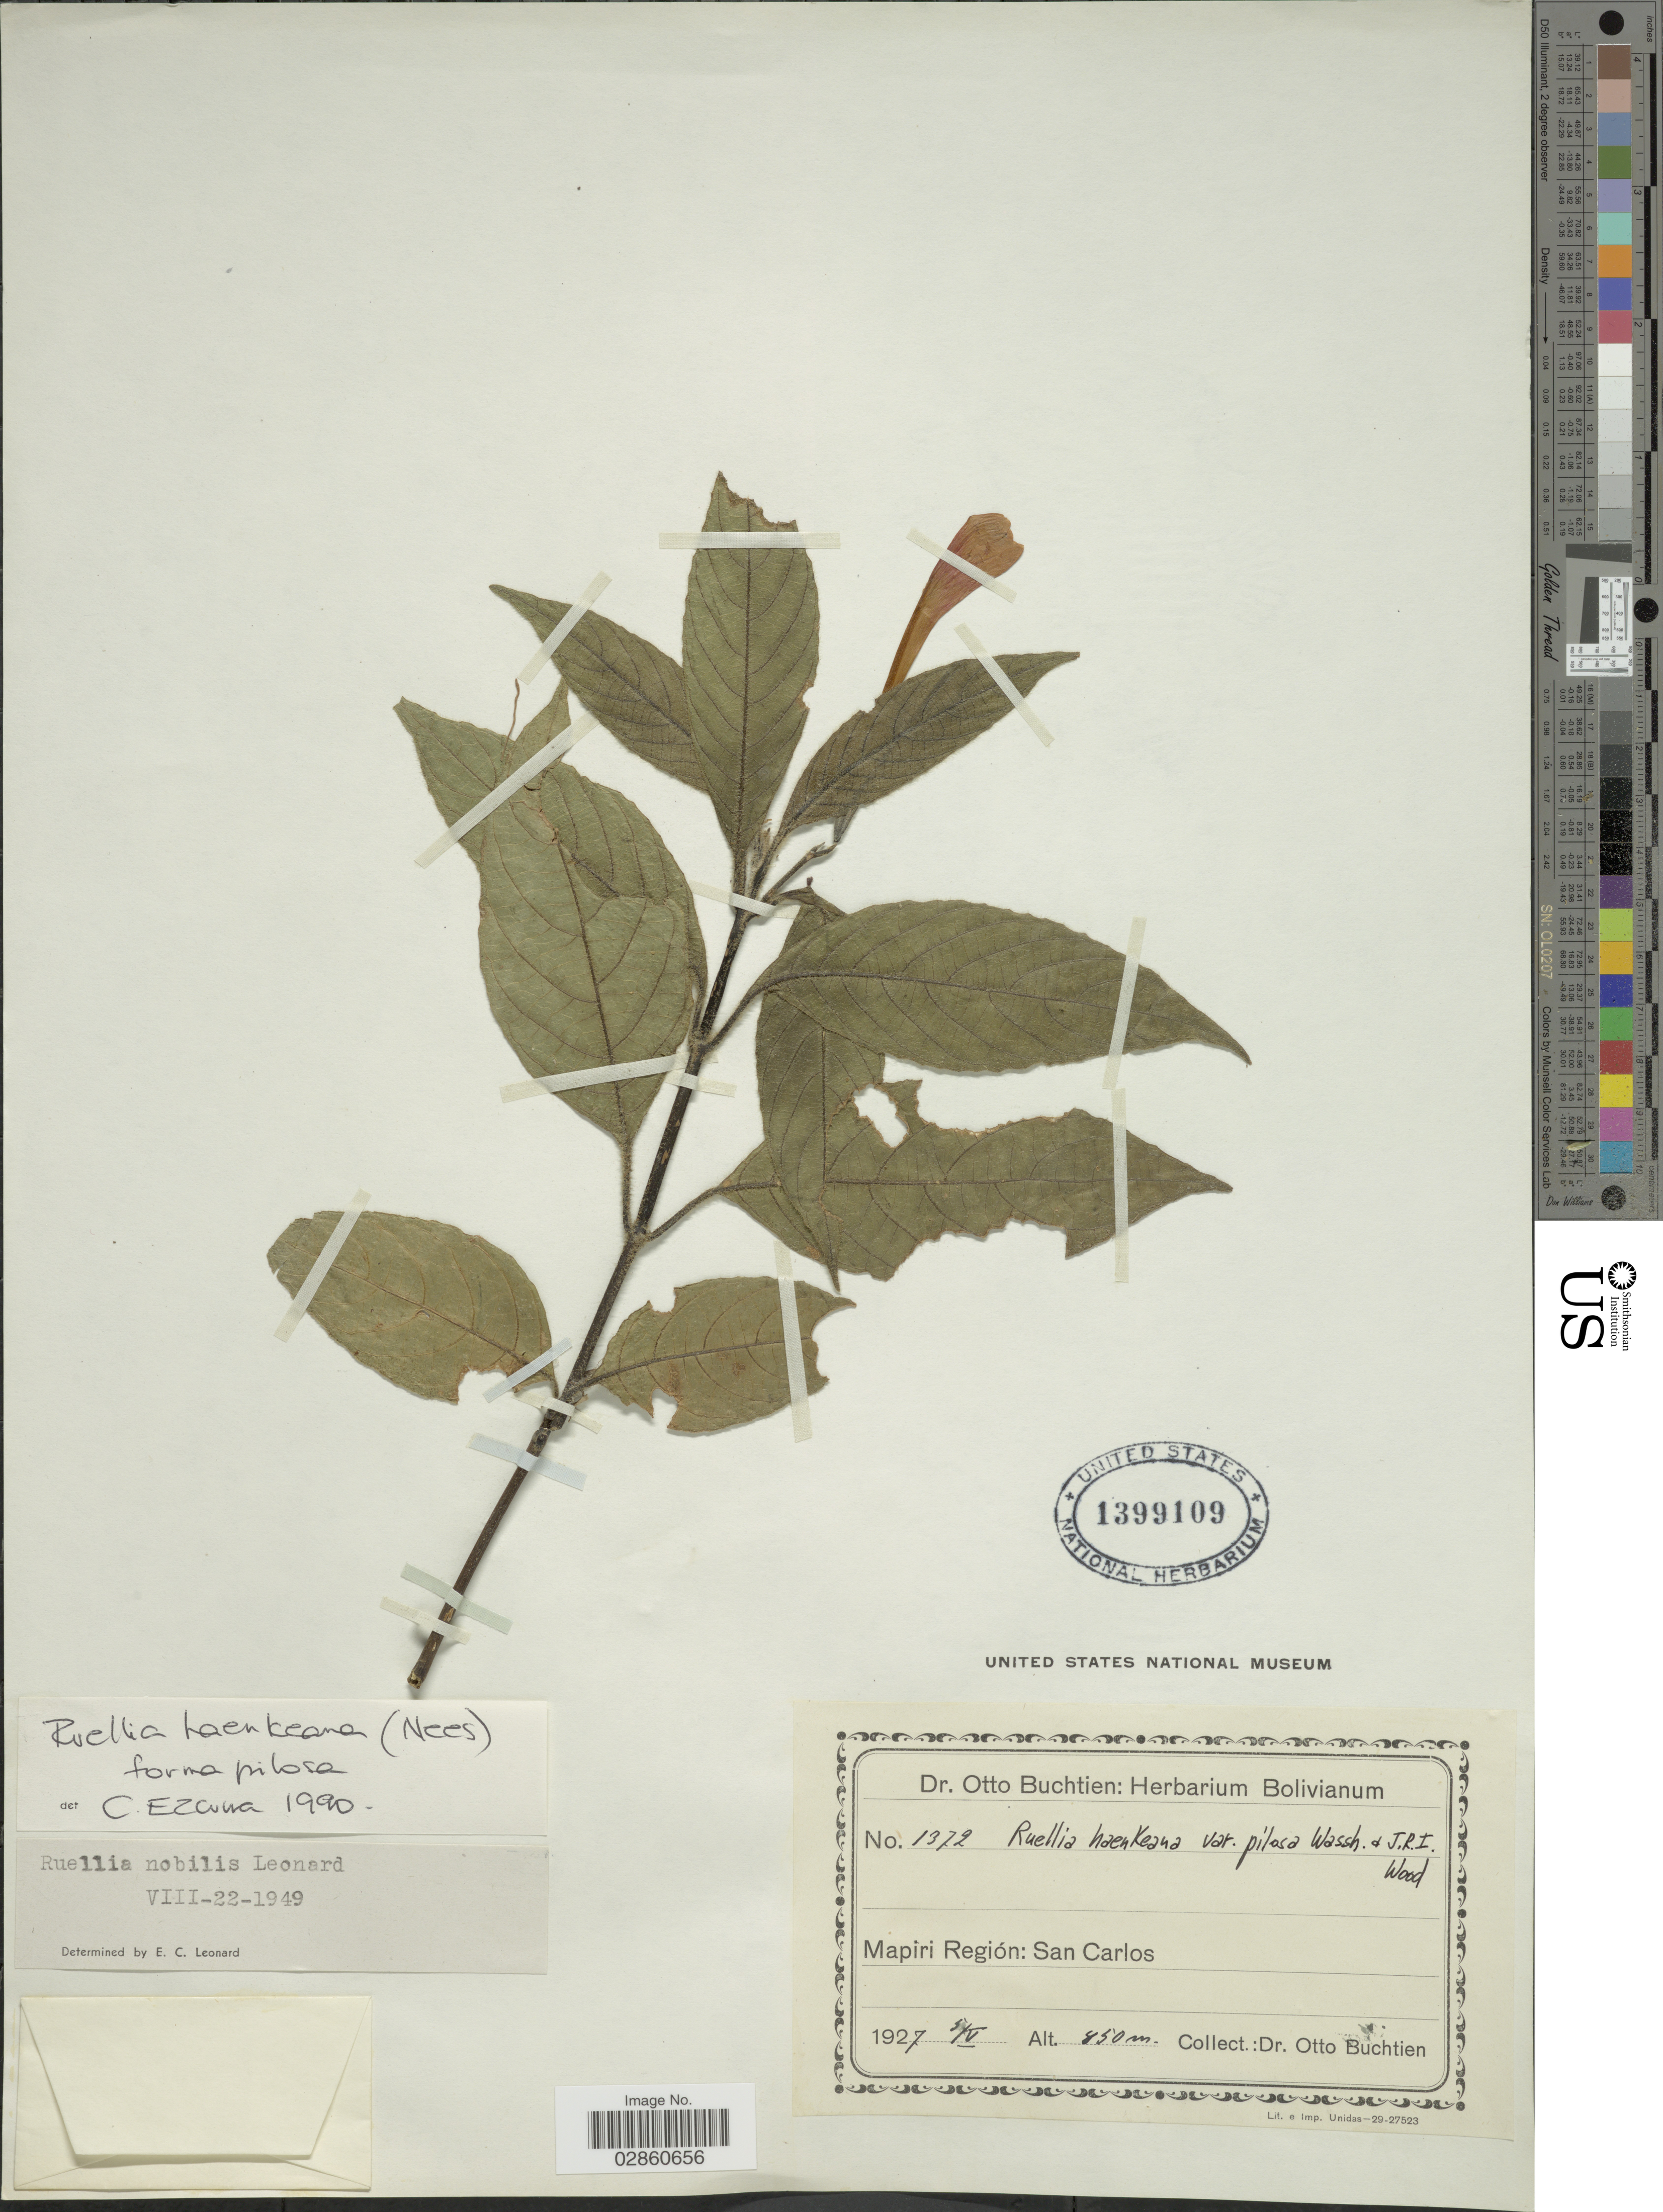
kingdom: Plantae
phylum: Tracheophyta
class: Magnoliopsida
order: Lamiales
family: Acanthaceae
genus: Ruellia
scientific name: Ruellia haenkeana var. pilosa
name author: Wassh. & J.R.I. Wood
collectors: O. Buchtien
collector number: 1372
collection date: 1927-05-05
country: Bolivia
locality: Mapiri Región: San Carlos.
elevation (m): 850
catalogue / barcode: US 1399109